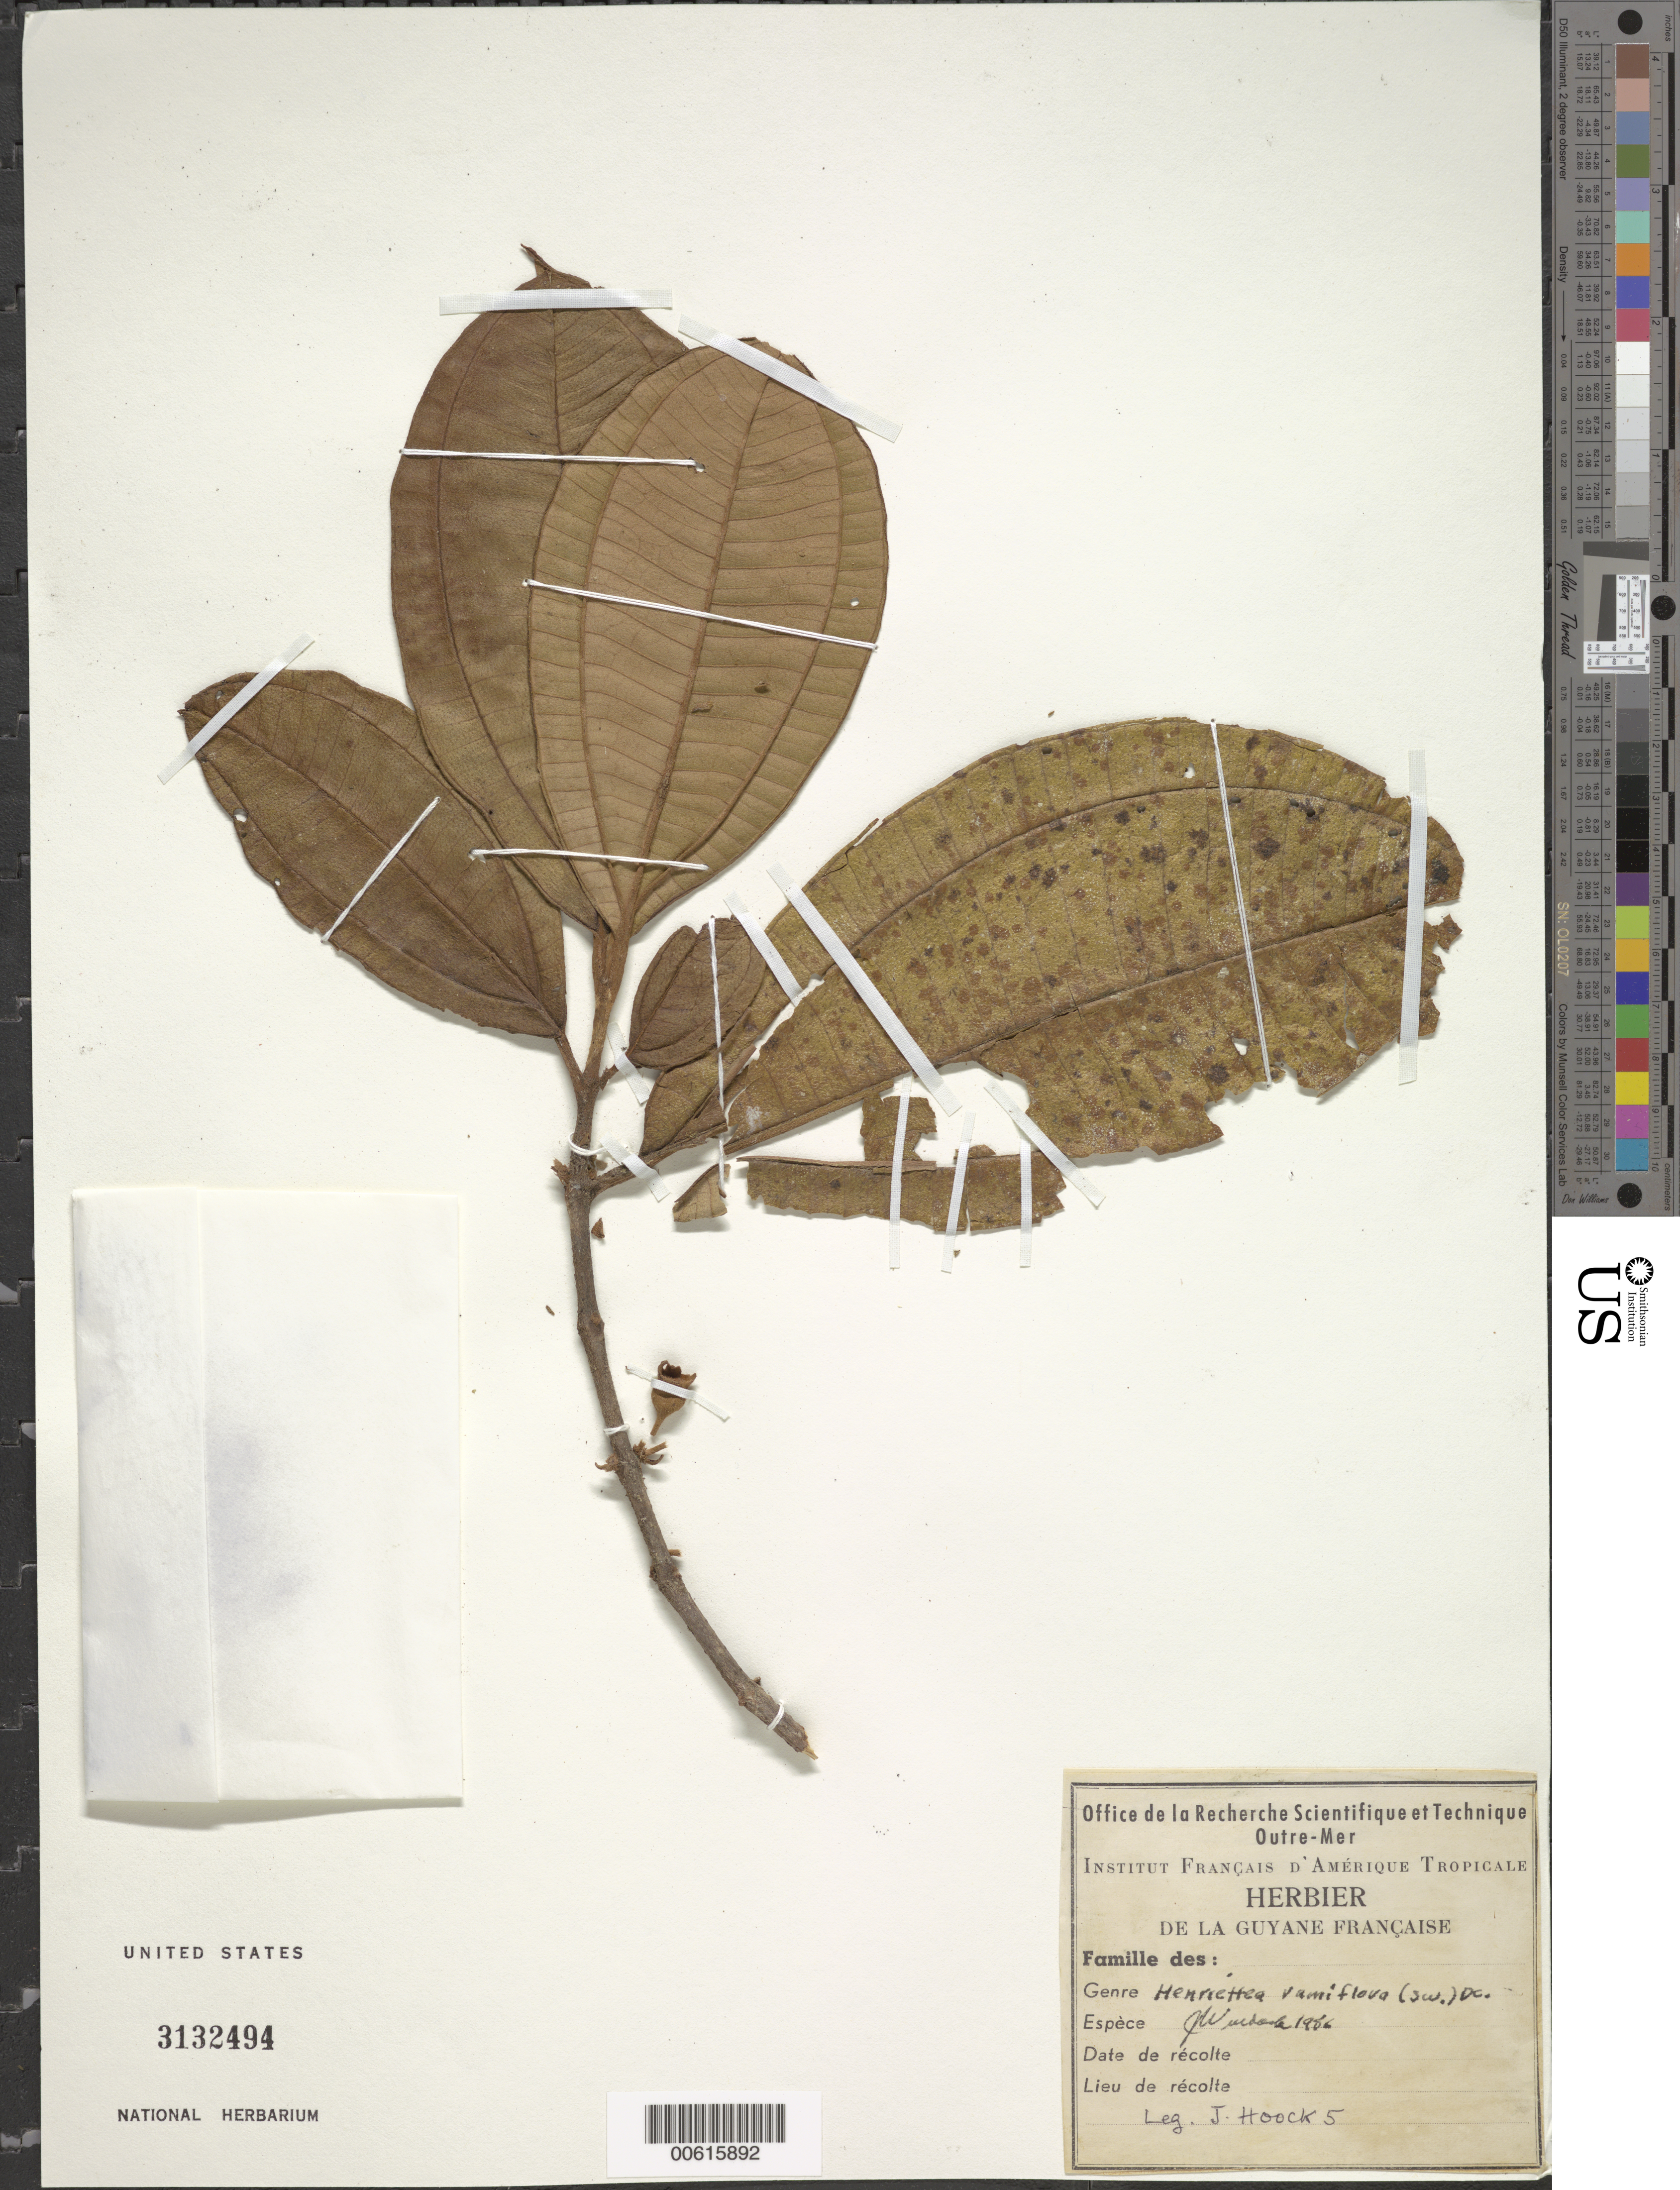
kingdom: Plantae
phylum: Tracheophyta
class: Magnoliopsida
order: Myrtales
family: Melastomataceae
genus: Henriettea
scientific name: Henriettea ramiflora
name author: (Sw.) DC.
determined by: Wurdack, John J., (US), US (UNITED STATES)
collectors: J. Hoock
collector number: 5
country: French Guiana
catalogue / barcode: US 3132494